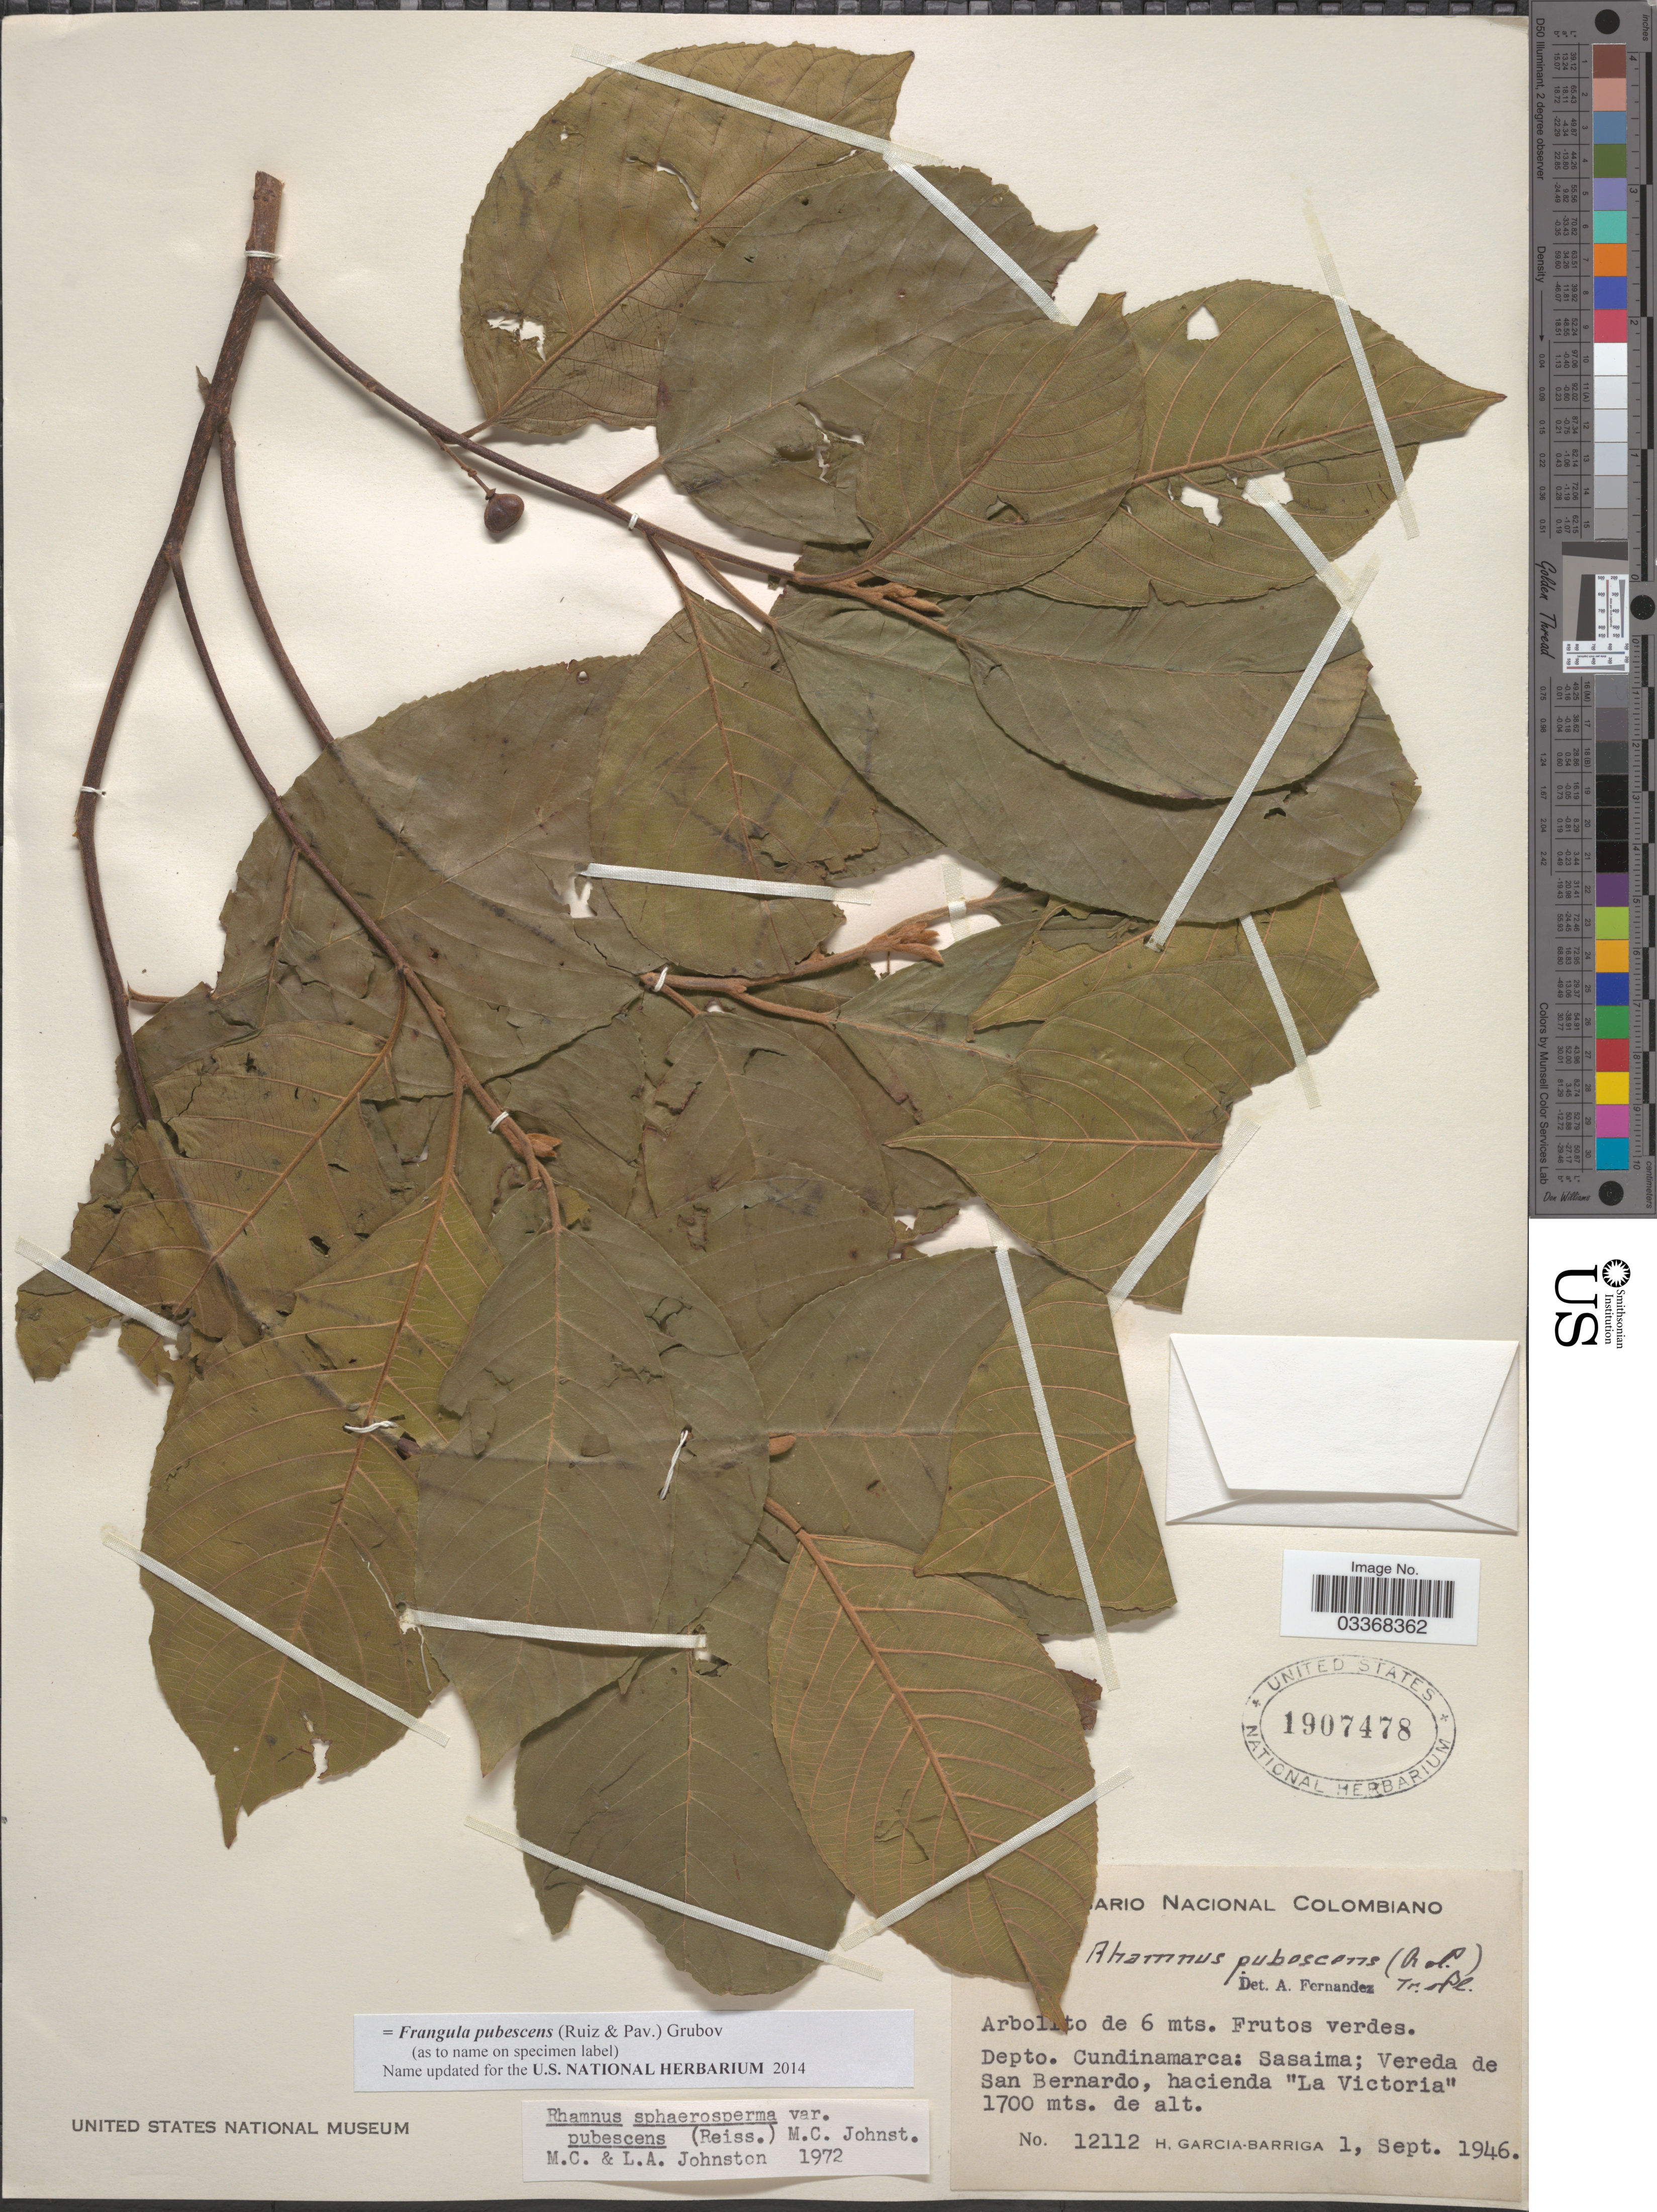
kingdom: Plantae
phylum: Tracheophyta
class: Magnoliopsida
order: Rosales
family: Rhamnaceae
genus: Frangula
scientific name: Frangula pubescens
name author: (Ruiz & Pav.) Grubov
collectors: H. García Barriga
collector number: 12112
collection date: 1946-09-01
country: Colombia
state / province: Cundinamarca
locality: Depto. Cundinamarca: Sasaima; Vereda de San Bernardo, hacienda "La Victoria".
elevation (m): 1700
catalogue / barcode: US 1907478